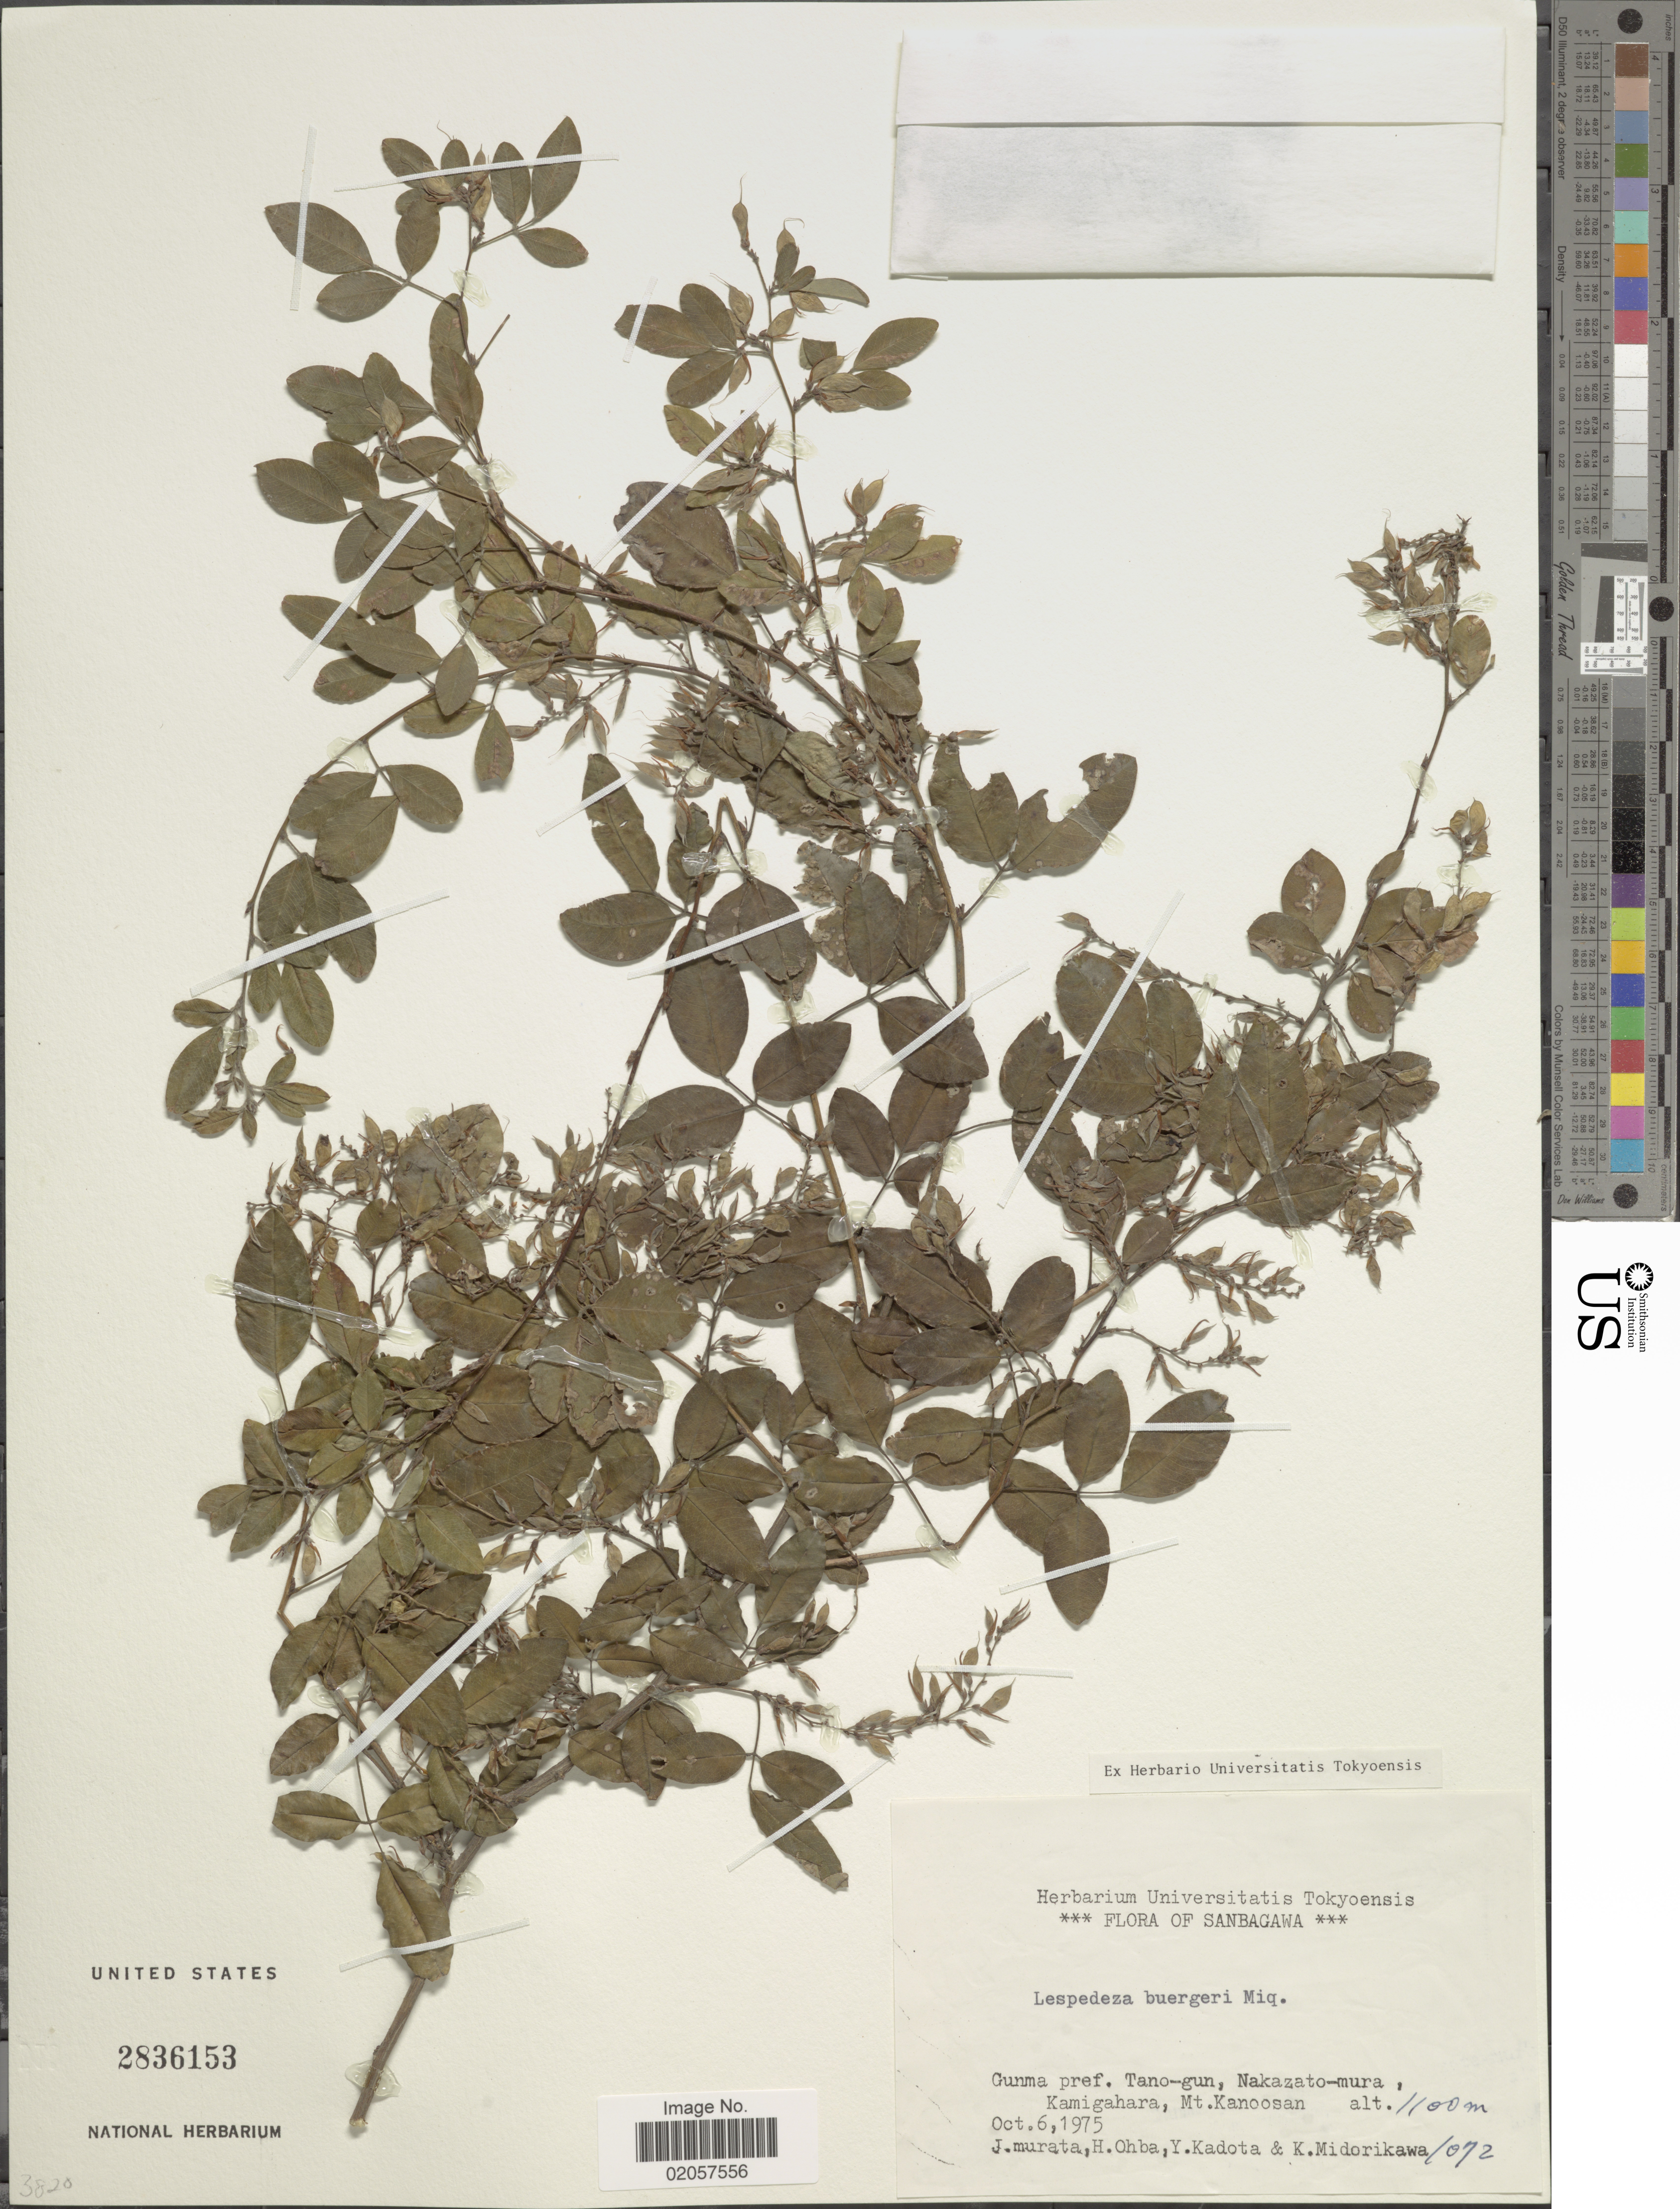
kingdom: Plantae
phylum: Tracheophyta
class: Magnoliopsida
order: Fabales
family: Fabaceae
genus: Lespedeza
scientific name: Lespedeza buergeri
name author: Miq.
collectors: J. Murata, H. Ohba, Y. Kadota & K. Midorikawa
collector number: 1072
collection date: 1975-10-06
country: Japan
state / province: Gunma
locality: Gunma Pref. Tano-gun, Nakazato-mura, Kamigahara, Mt. Kanoosan.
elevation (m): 1100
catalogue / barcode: US 2836153